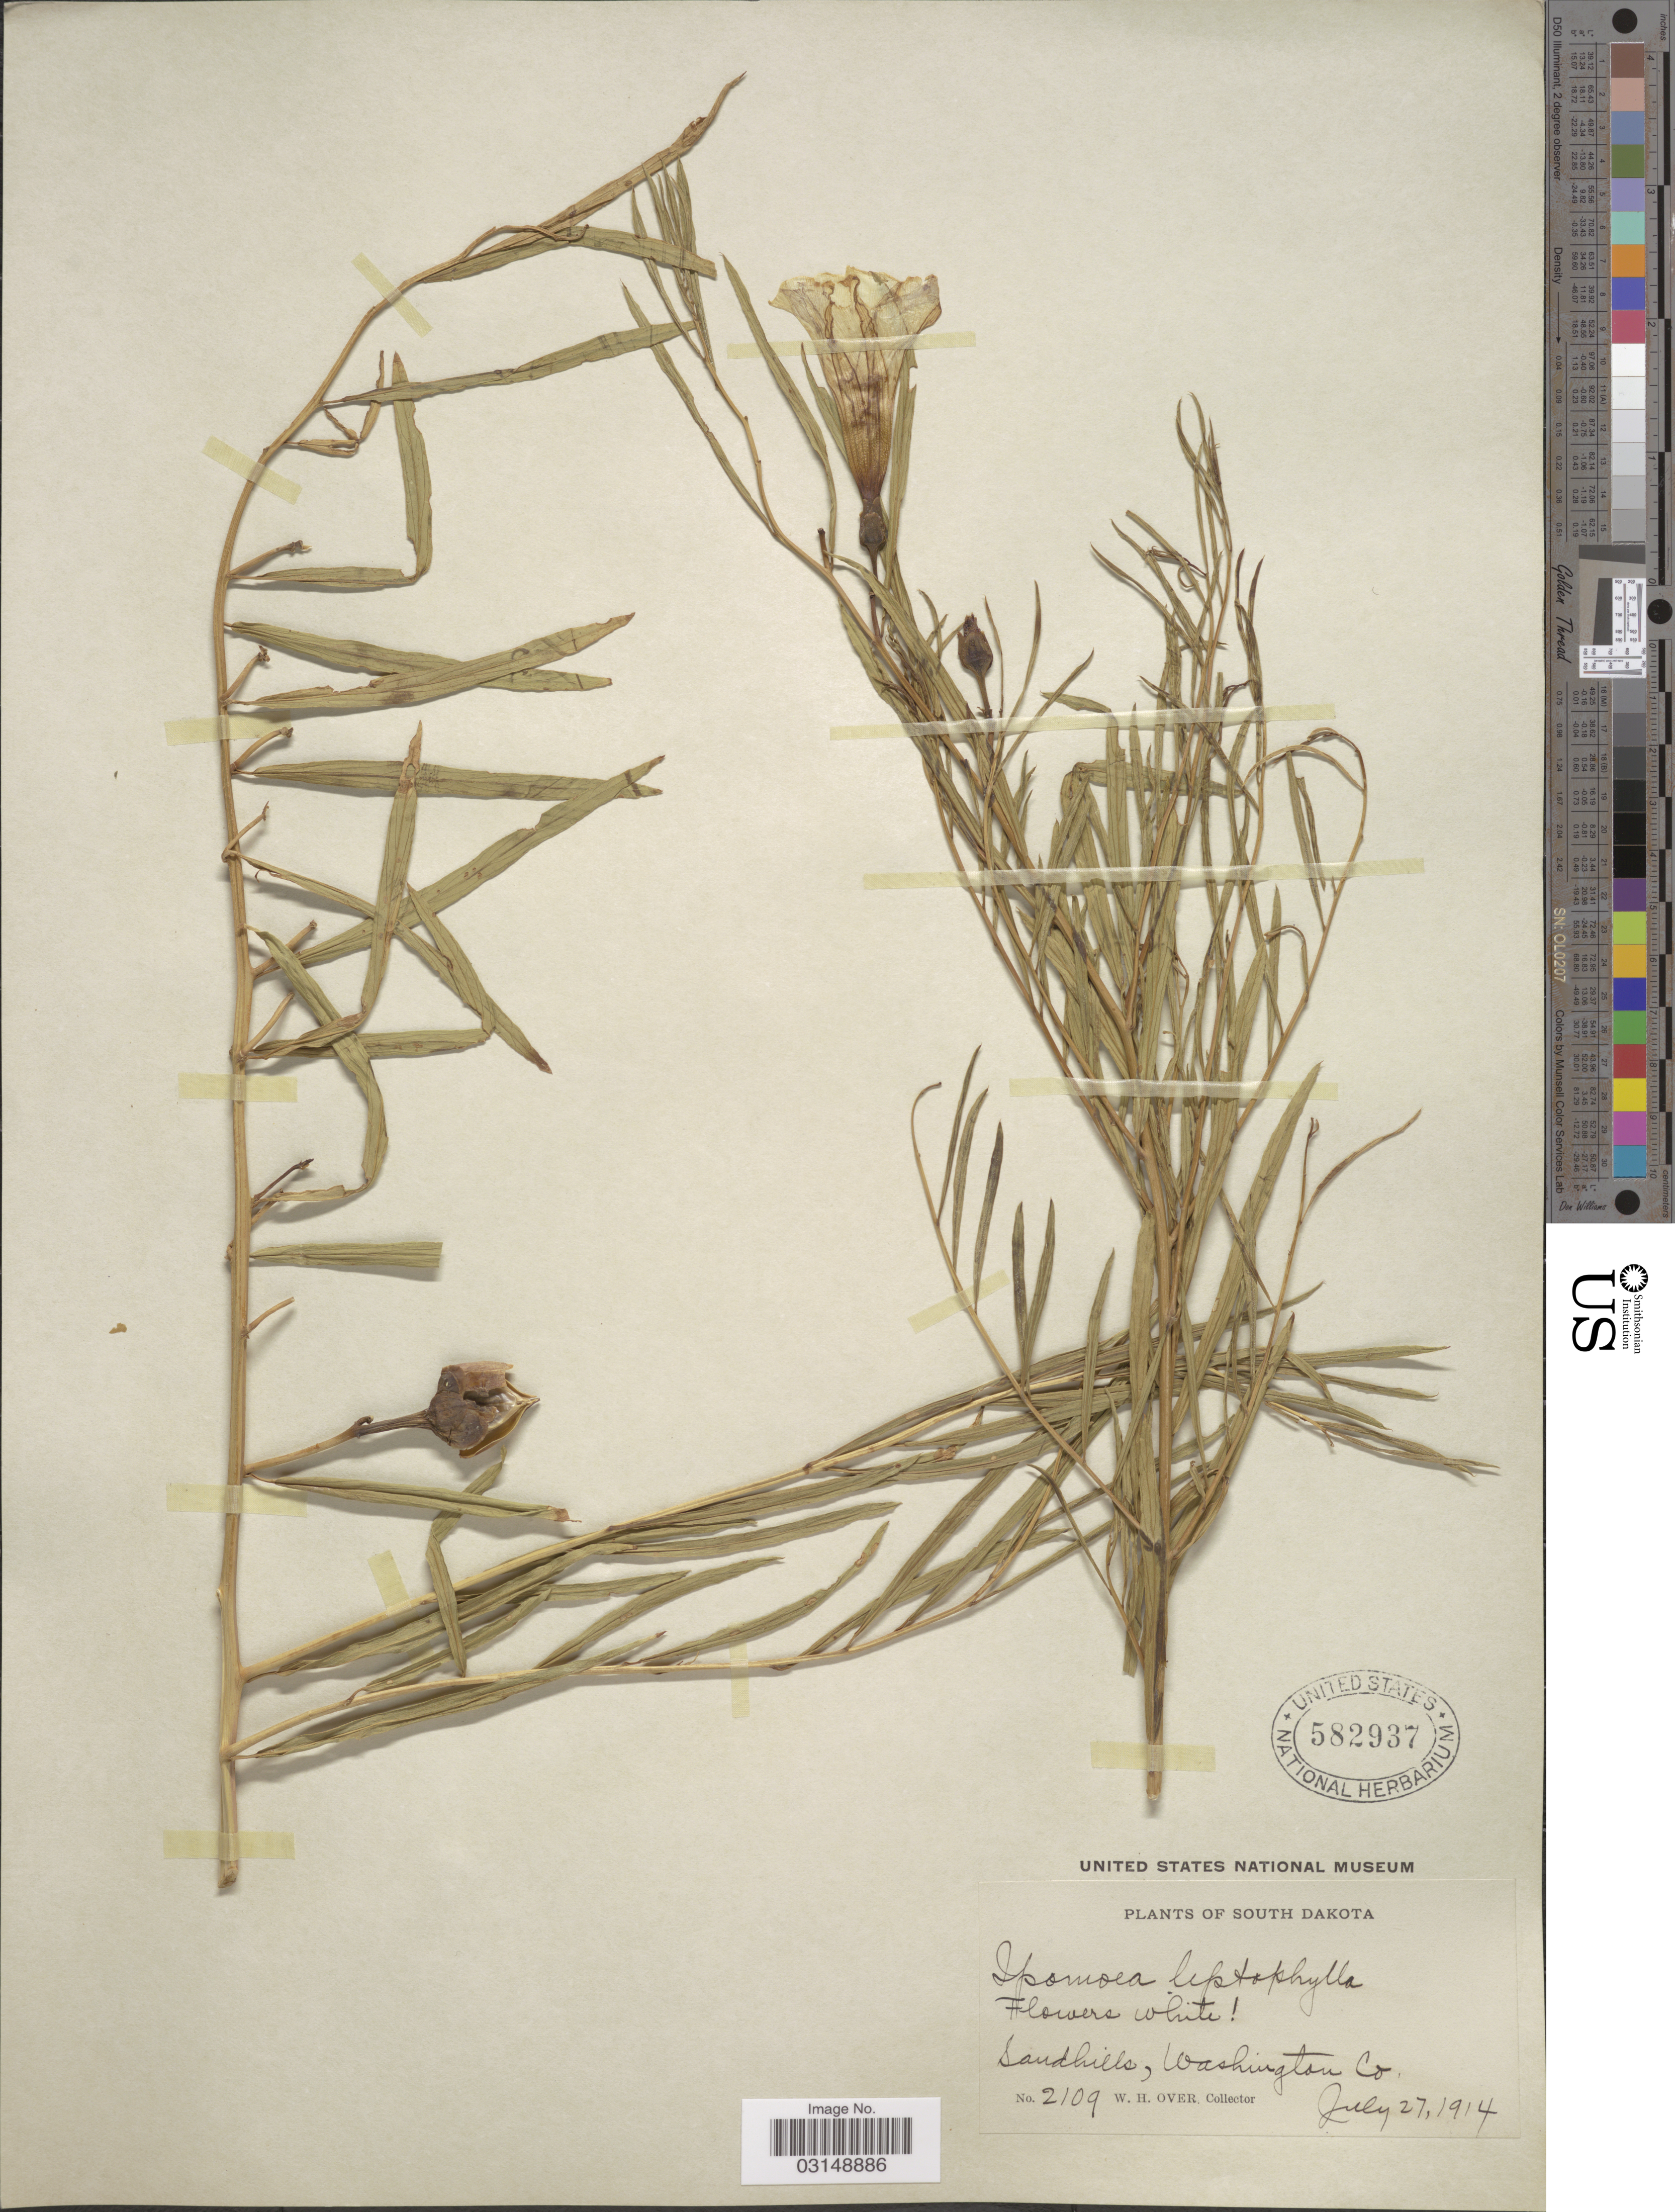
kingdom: Plantae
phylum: Tracheophyta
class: Magnoliopsida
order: Solanales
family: Convolvulaceae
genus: Ipomoea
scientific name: Ipomoea leptophylla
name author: Torr.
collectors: W. Over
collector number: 2109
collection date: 1914-07-27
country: United States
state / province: South Dakota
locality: Sandhills, Washington Co.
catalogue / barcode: US 582937